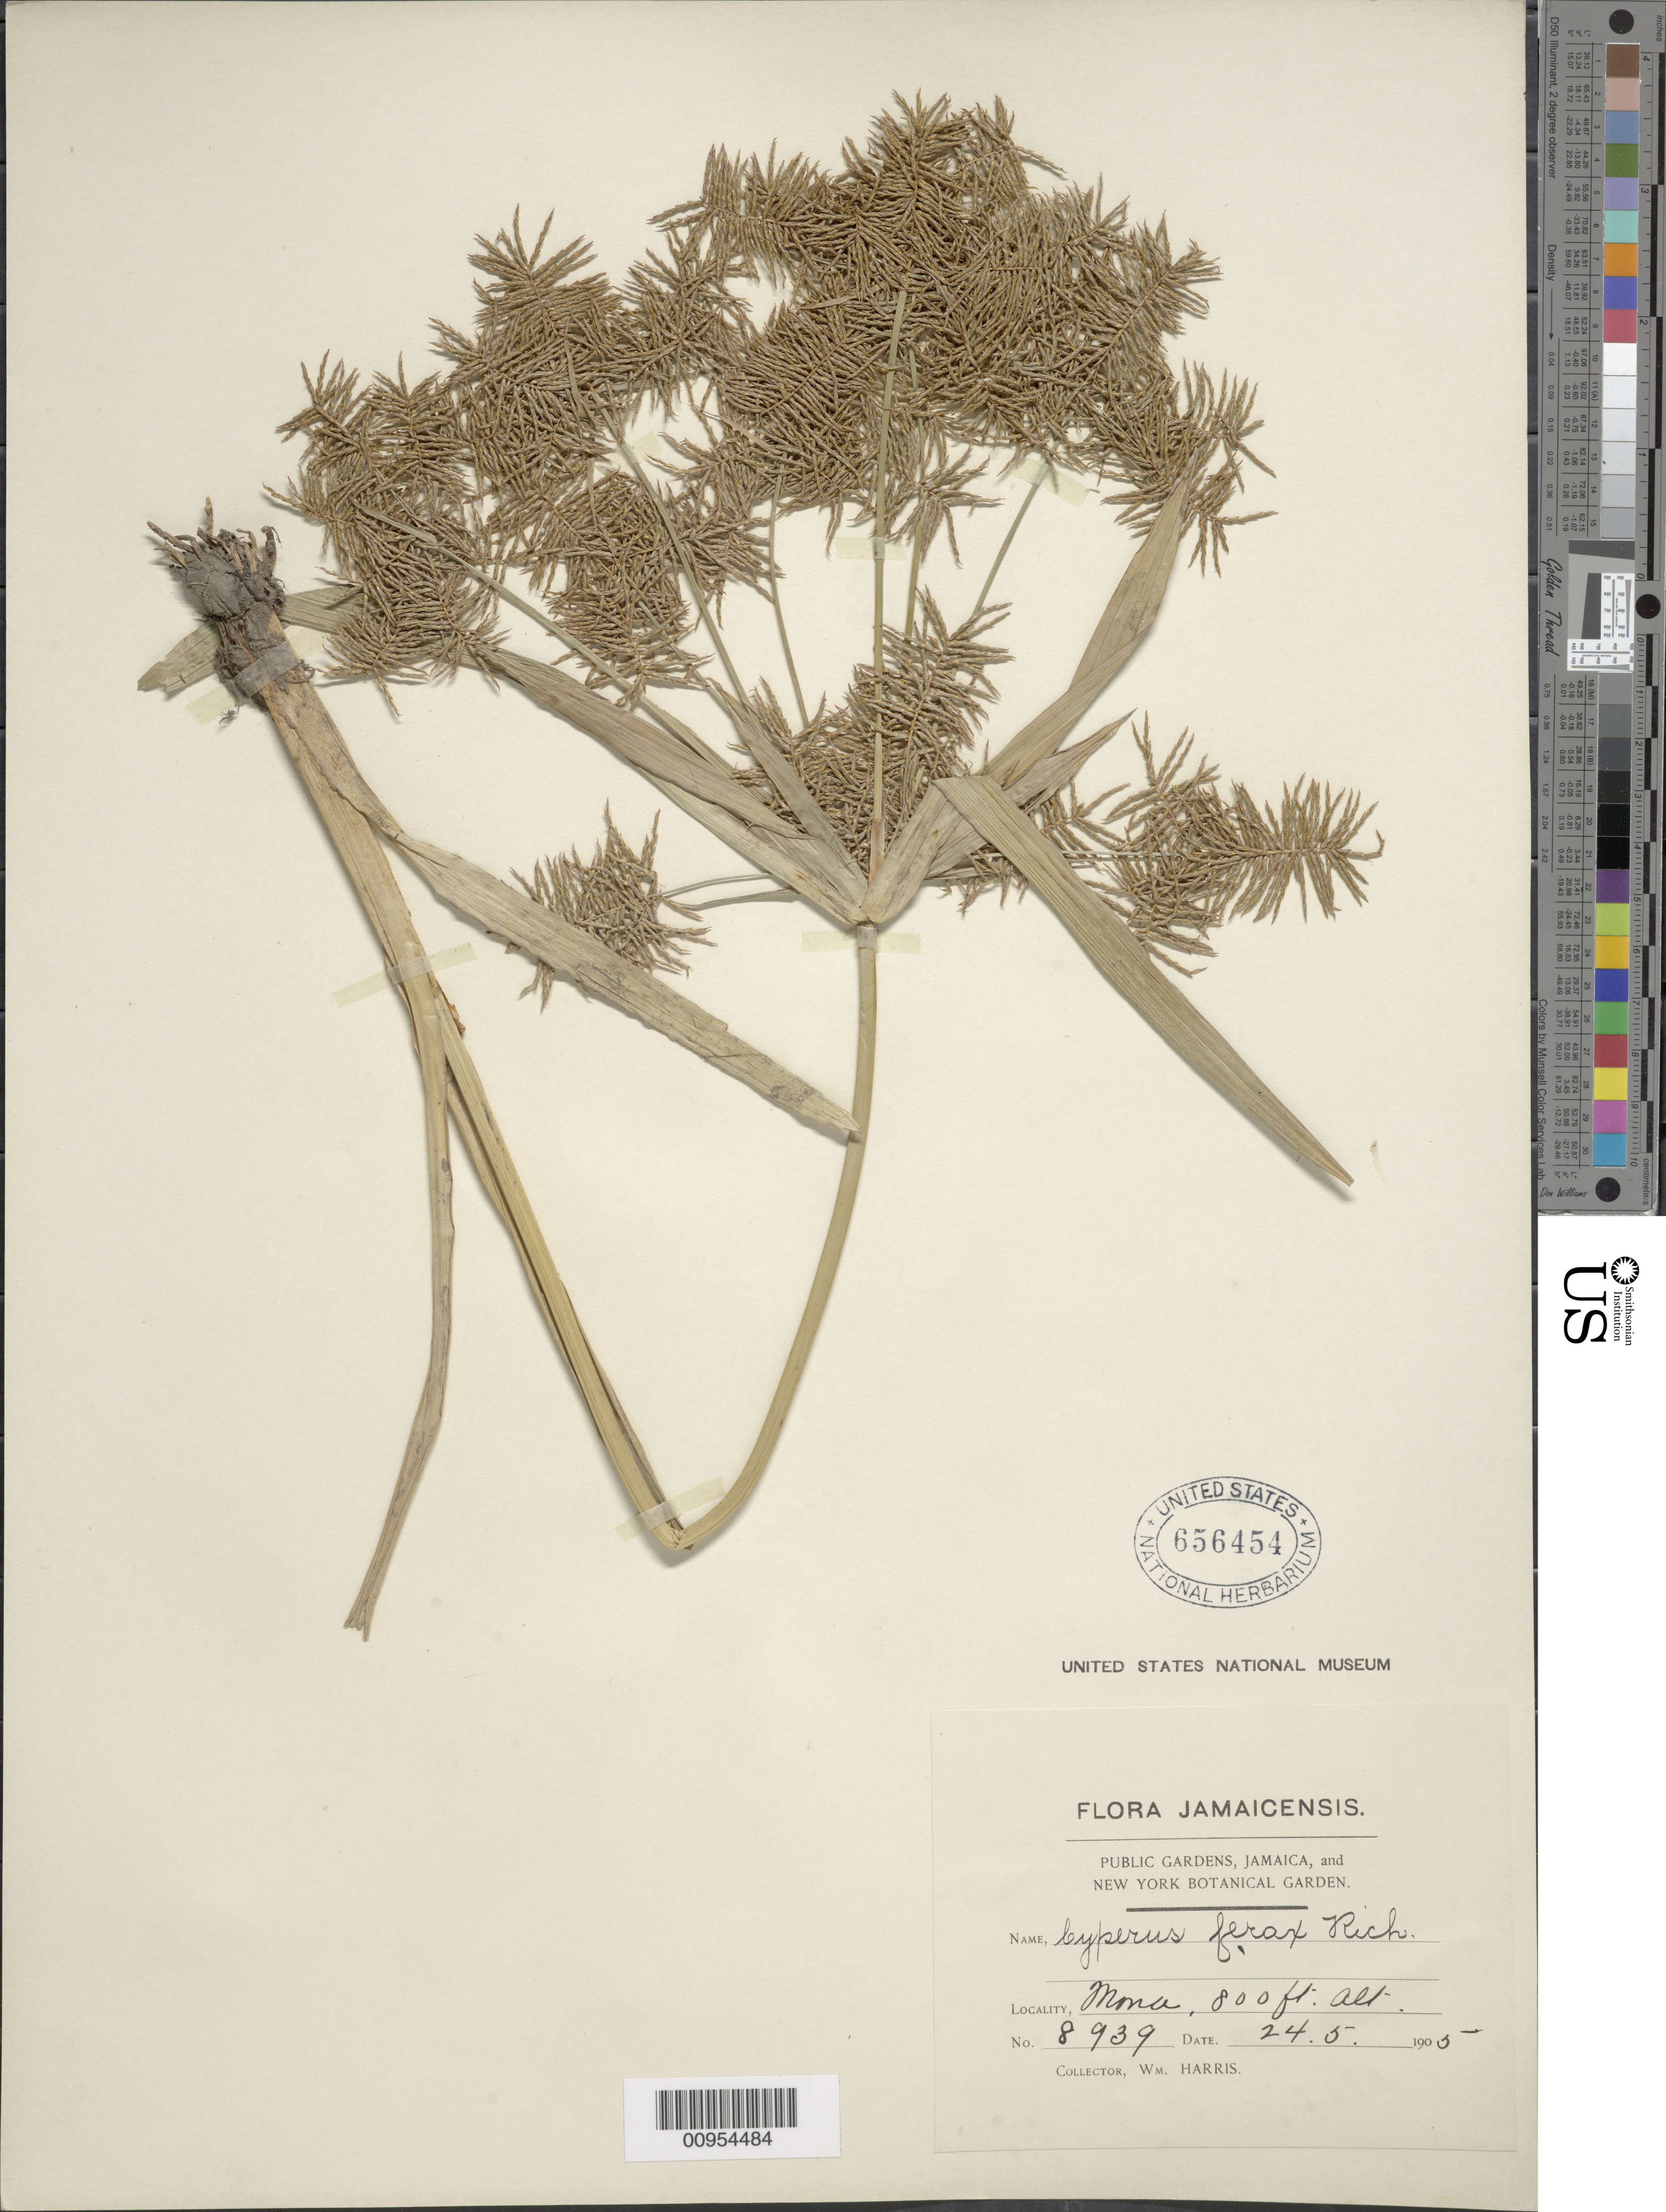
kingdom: Plantae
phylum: Tracheophyta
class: Liliopsida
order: Poales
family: Cyperaceae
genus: Cyperus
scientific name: Cyperus odoratus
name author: L.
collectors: W. H. Harris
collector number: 8939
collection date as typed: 24 May 1905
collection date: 1905-05-24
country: Jamaica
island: Jamaica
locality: Mona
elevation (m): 244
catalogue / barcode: US 656454